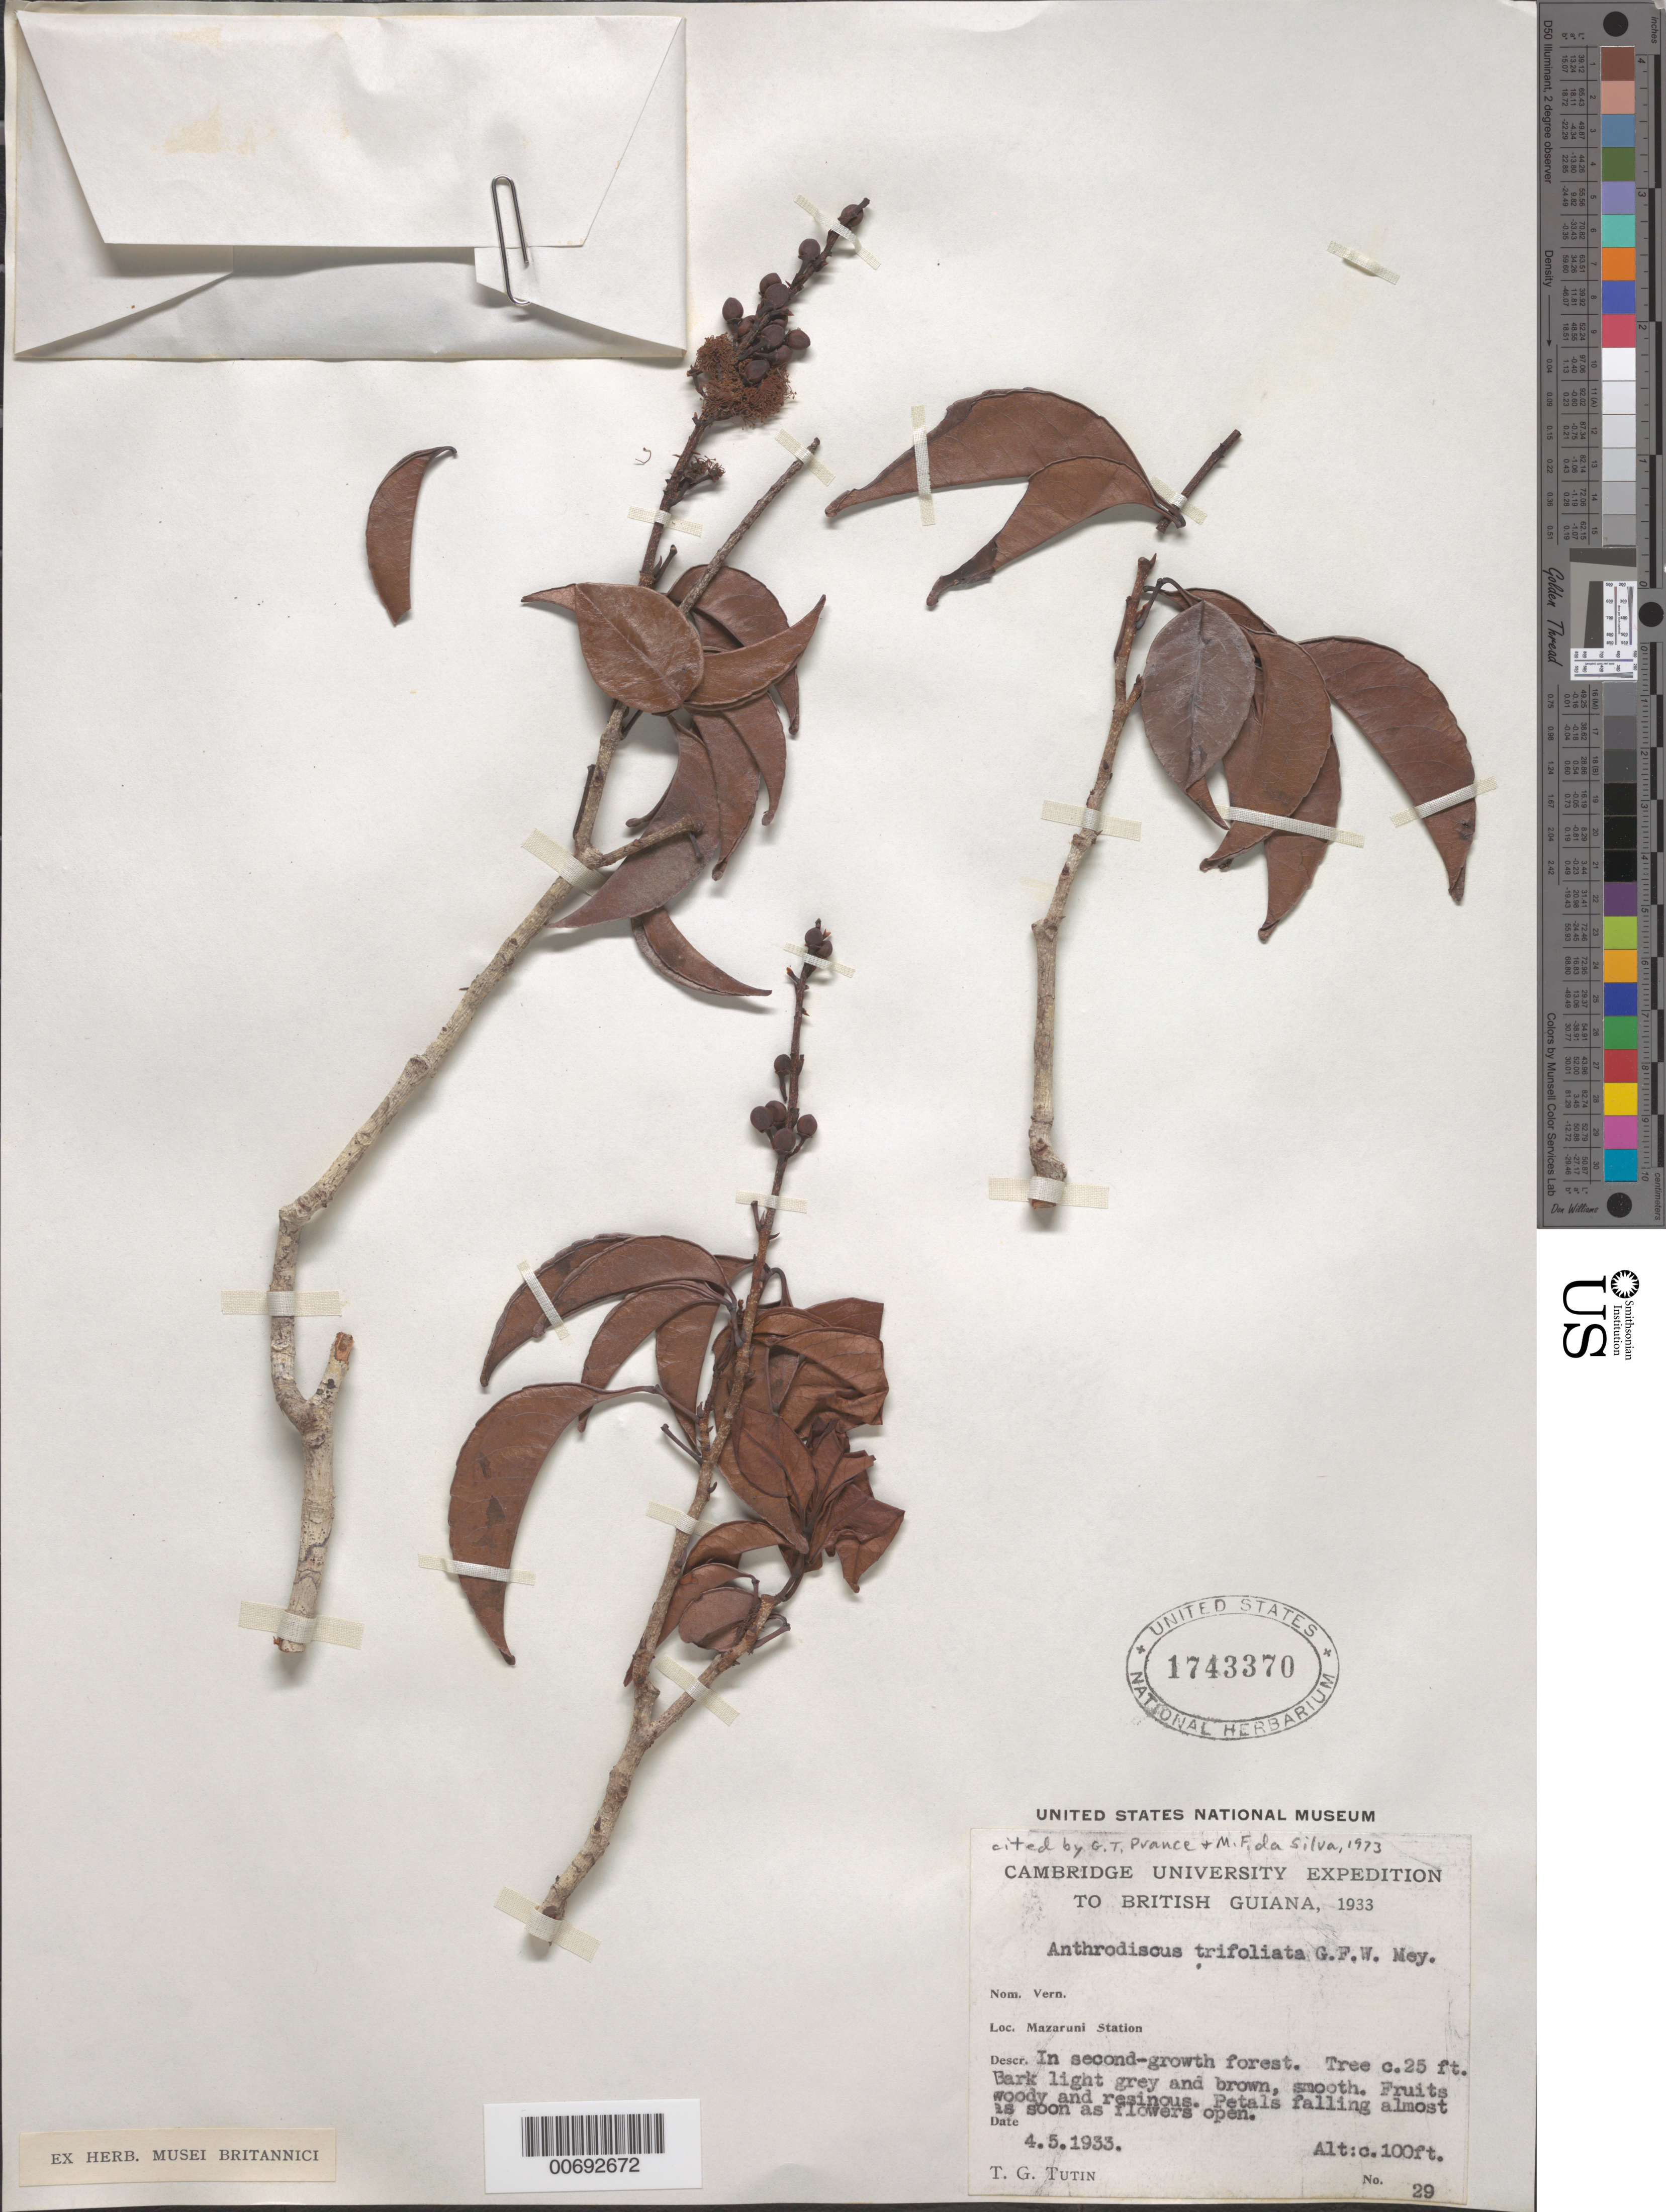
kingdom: Plantae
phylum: Tracheophyta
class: Magnoliopsida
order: Malpighiales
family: Caryocaraceae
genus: Anthodiscus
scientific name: Anthodiscus trifoliatus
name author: G. Mey.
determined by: Prance, G. T.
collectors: T. G. Tutin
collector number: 29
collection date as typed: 4-May-33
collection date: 1933-05-04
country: Guyana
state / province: Cuyuni-Mazaruni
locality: Mazaruni Station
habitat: Second growth forest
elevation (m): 30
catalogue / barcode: US 1743370